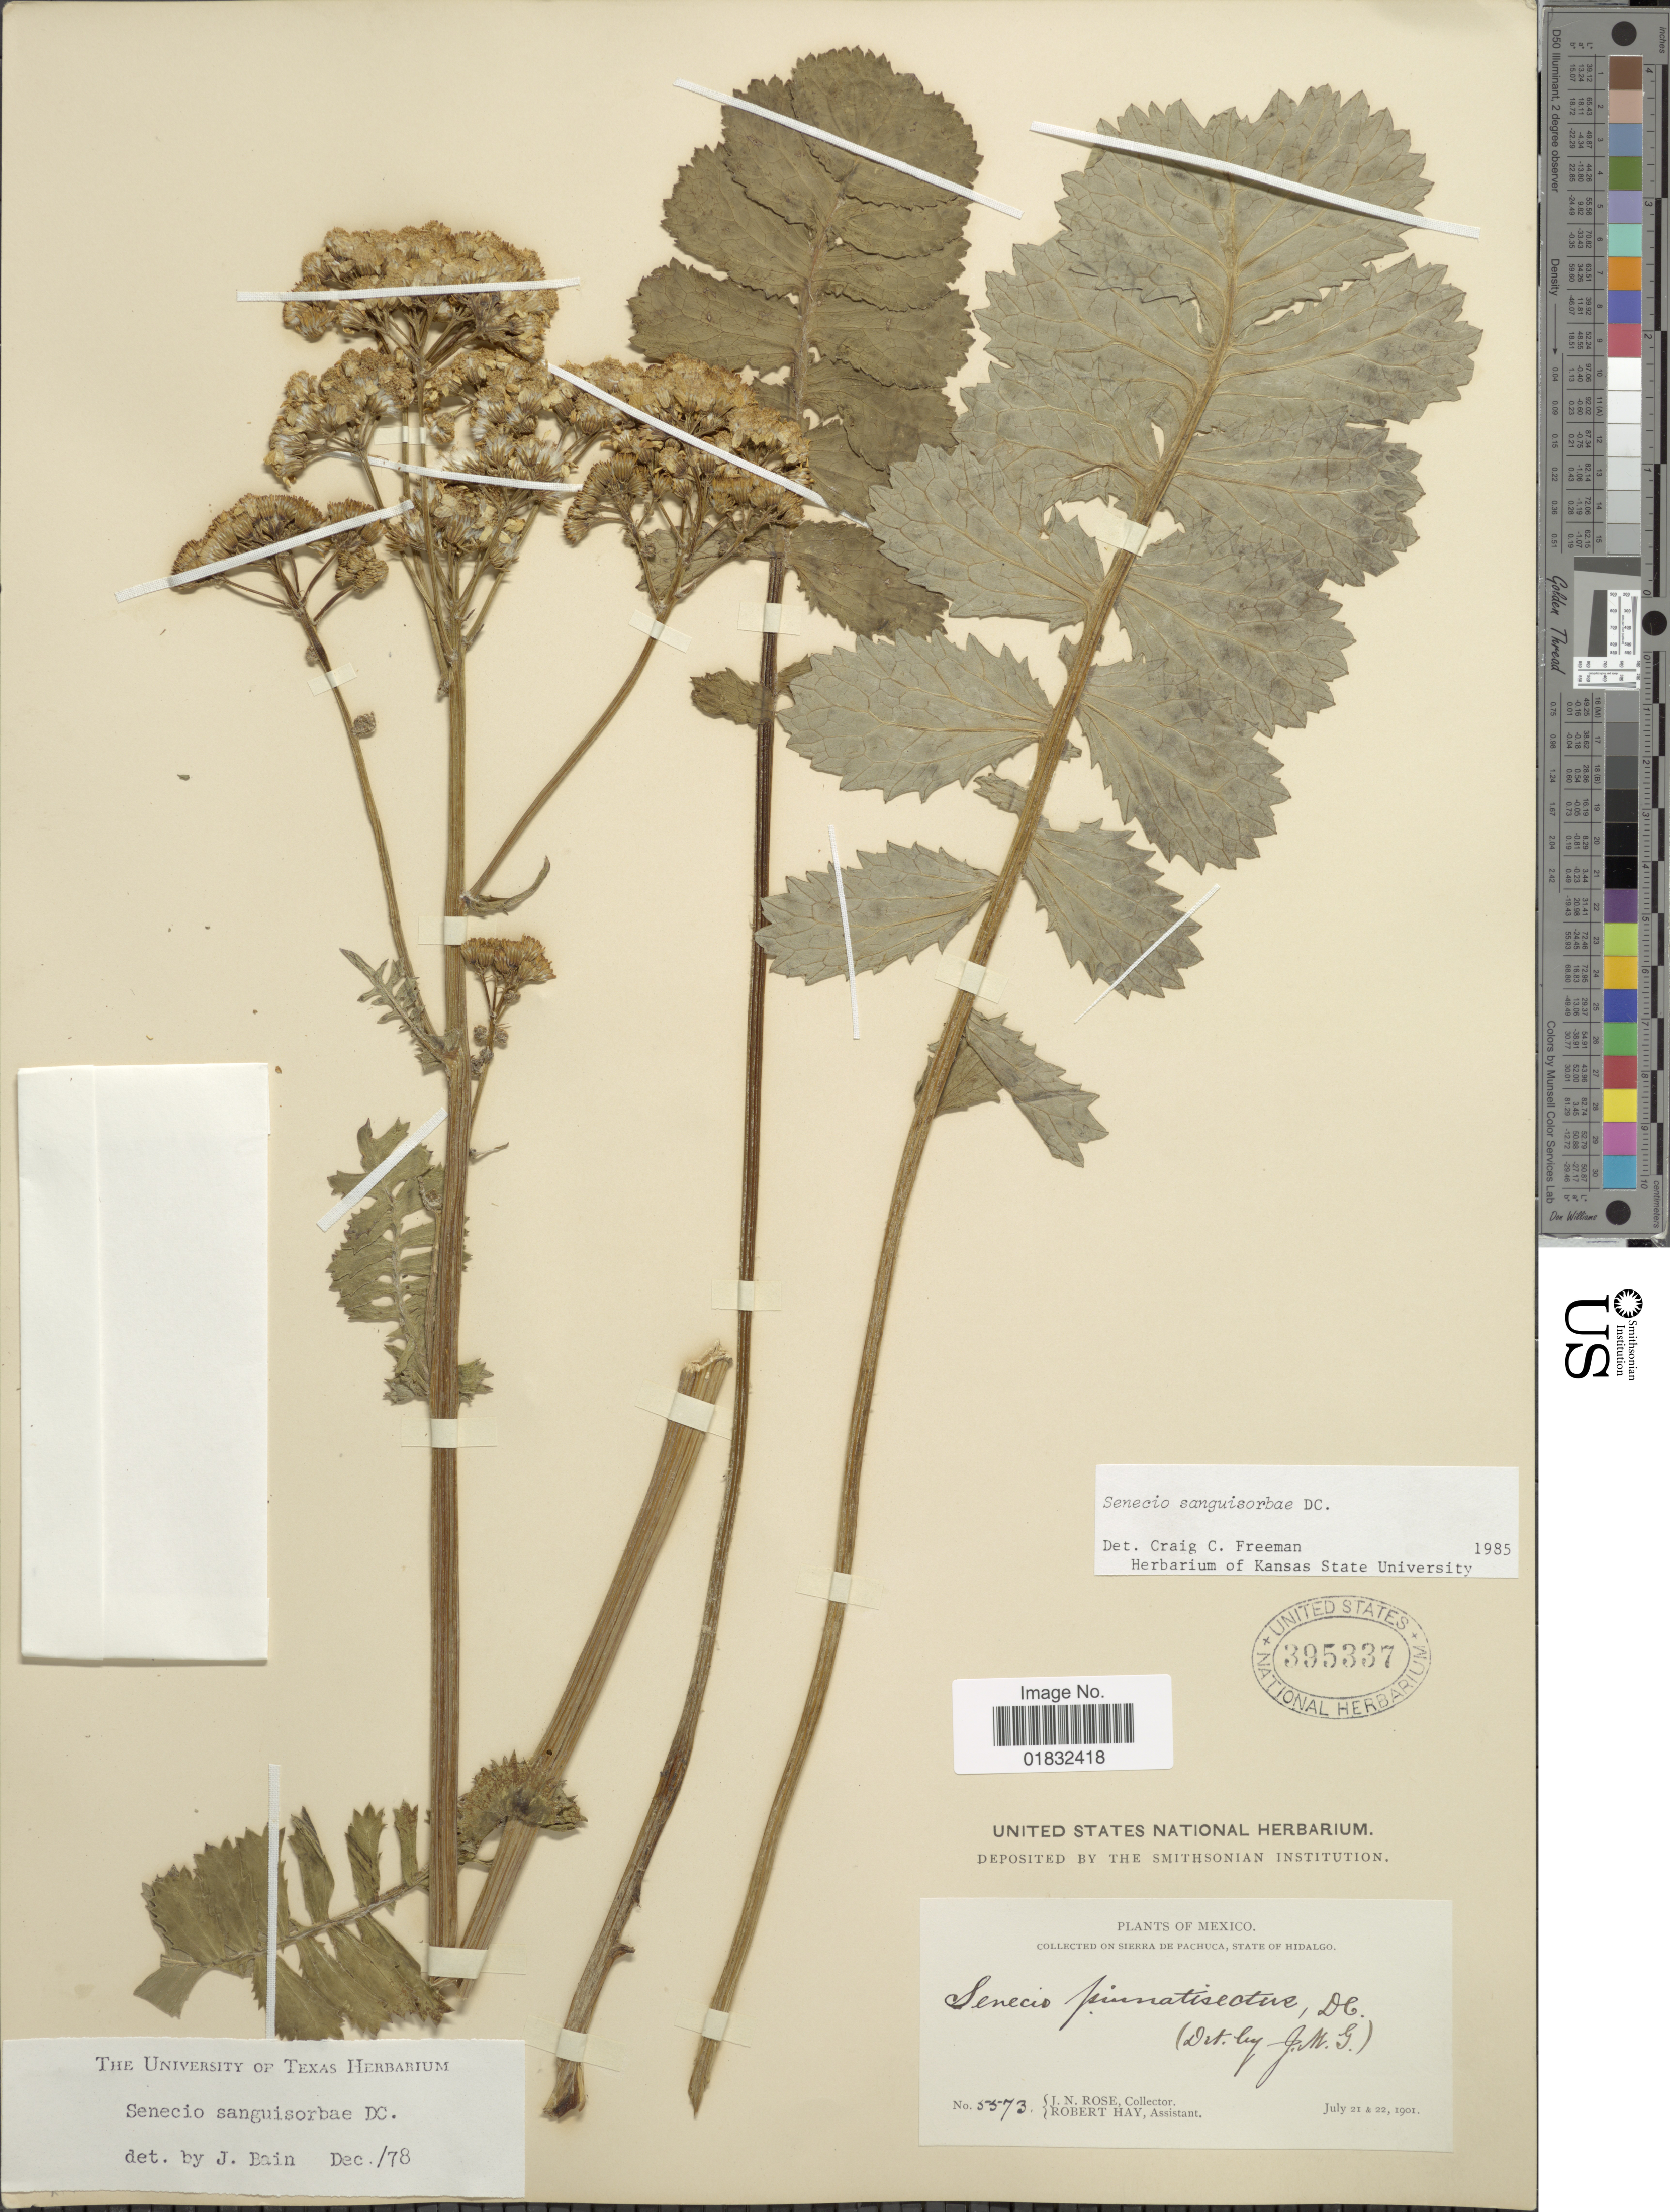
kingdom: Plantae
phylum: Tracheophyta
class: Magnoliopsida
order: Asterales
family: Asteraceae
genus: Packera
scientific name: Packera sanguisorboides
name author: (Rydb.) W.A. Weber & Á. Löve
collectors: J. N. Rose & R. H. Hay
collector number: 5573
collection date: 1901-07-21/1901-07-22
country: Mexico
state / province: Hidalgo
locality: On Sierra de Pachuca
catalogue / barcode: US 395337